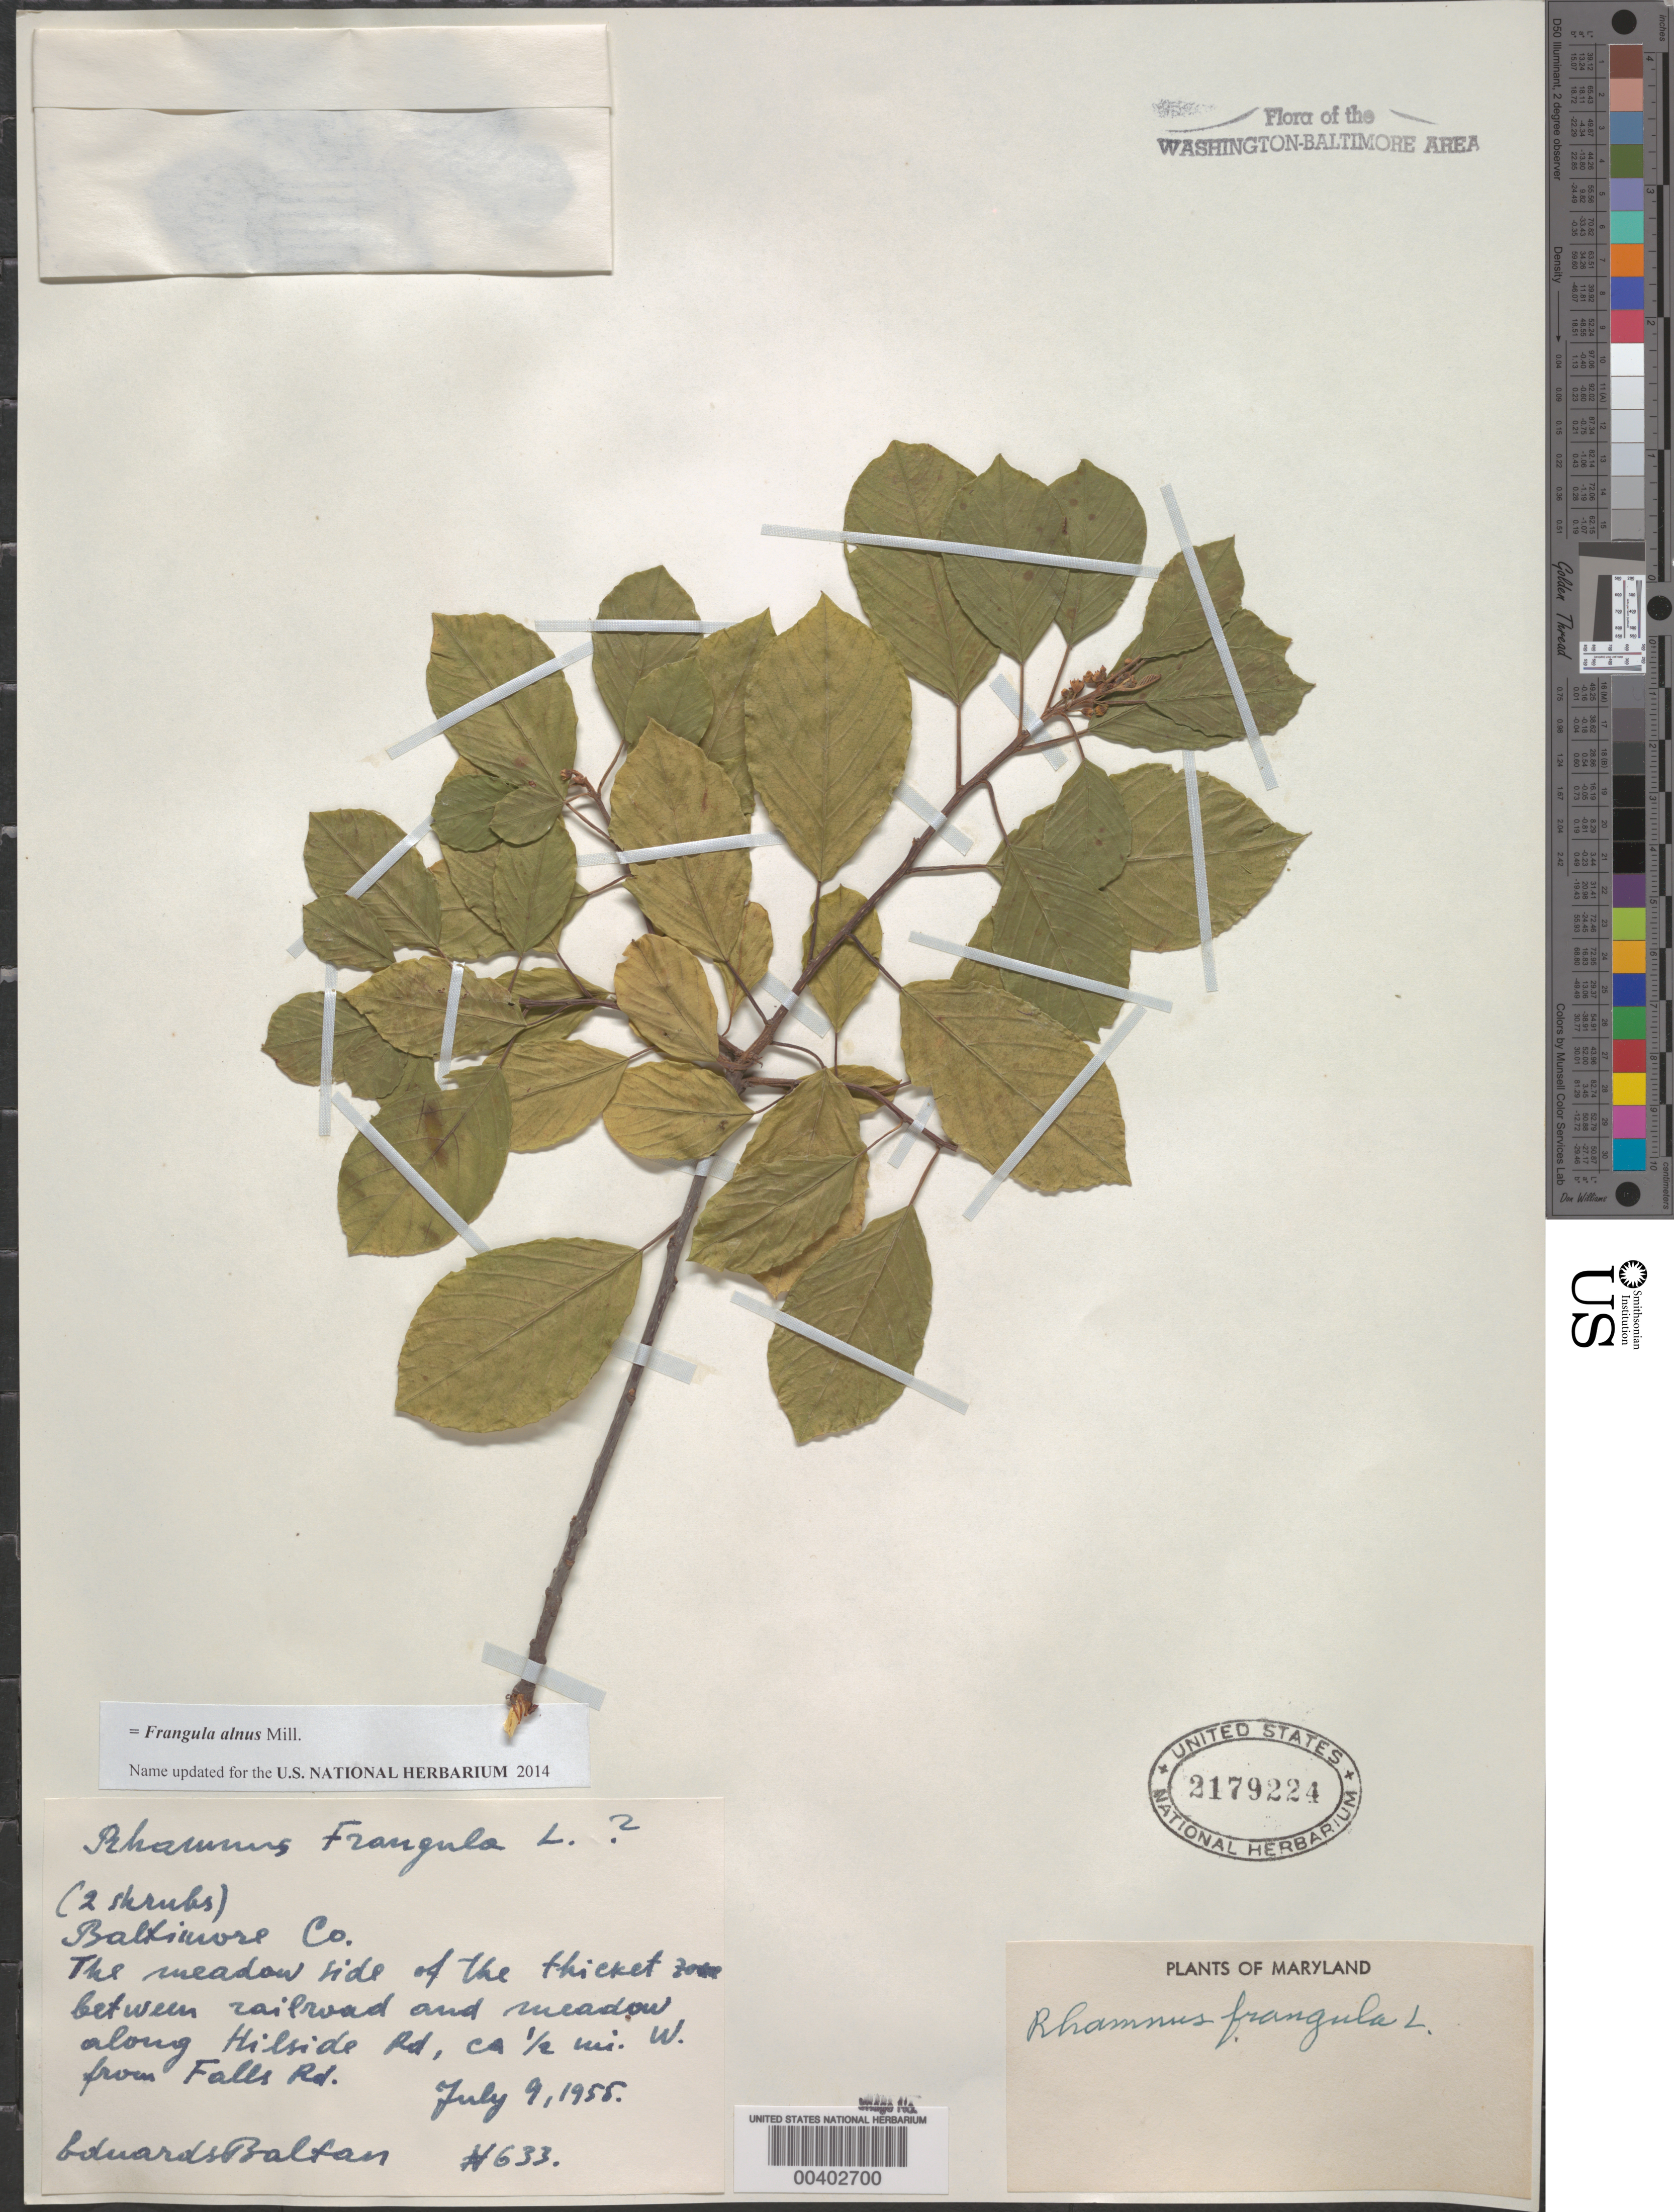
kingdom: Plantae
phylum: Tracheophyta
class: Magnoliopsida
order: Rosales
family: Rhamnaceae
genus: Frangula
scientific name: Frangula alnus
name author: Mill.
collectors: E. Baltars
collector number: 633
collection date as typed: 09 Jul 1955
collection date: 1955-07-09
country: United States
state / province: Maryland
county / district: Baltimore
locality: Hillside Road, west of Falls Road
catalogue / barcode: US 2179224